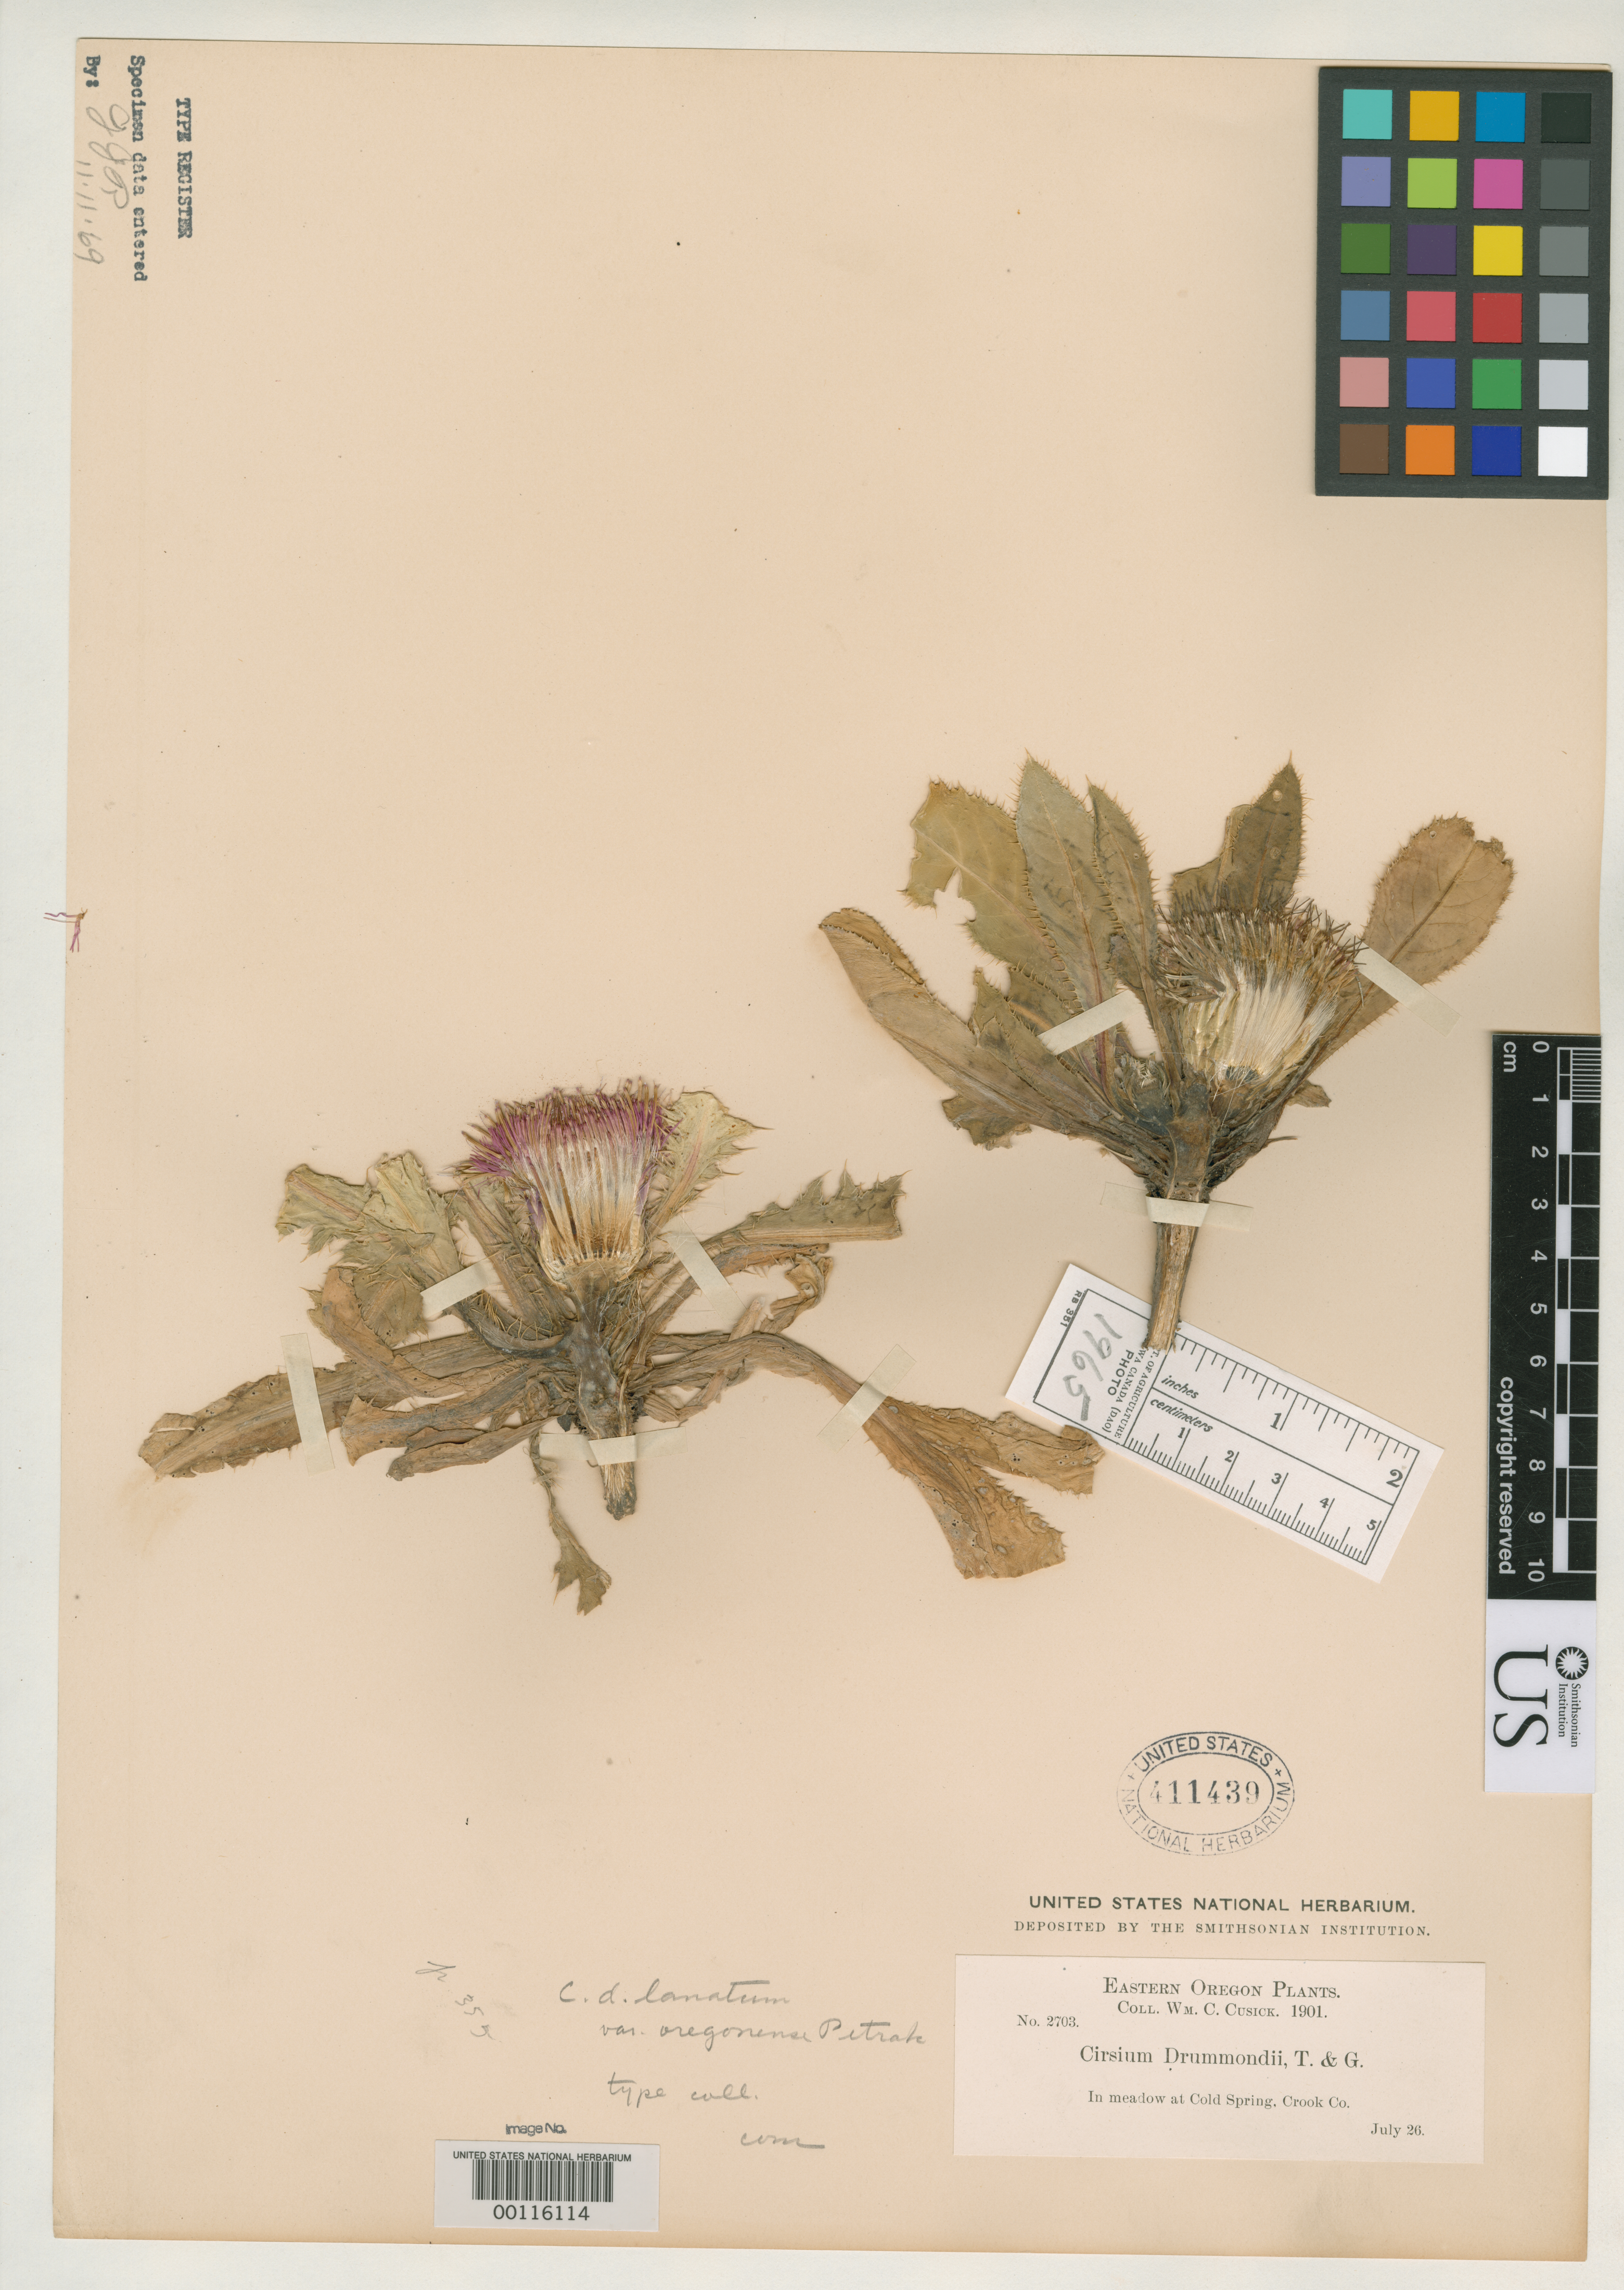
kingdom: Plantae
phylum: Tracheophyta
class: Magnoliopsida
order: Asterales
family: Asteraceae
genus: Cirsium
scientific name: Cirsium drummondii subsp. lanatum var. oregonense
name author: Petr.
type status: Type Collection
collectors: W. C. Cusick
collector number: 2703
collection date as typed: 26 Jul 1901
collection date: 1901-07-26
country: United States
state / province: Oregon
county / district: Crook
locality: Cold Spring.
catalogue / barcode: US 411439